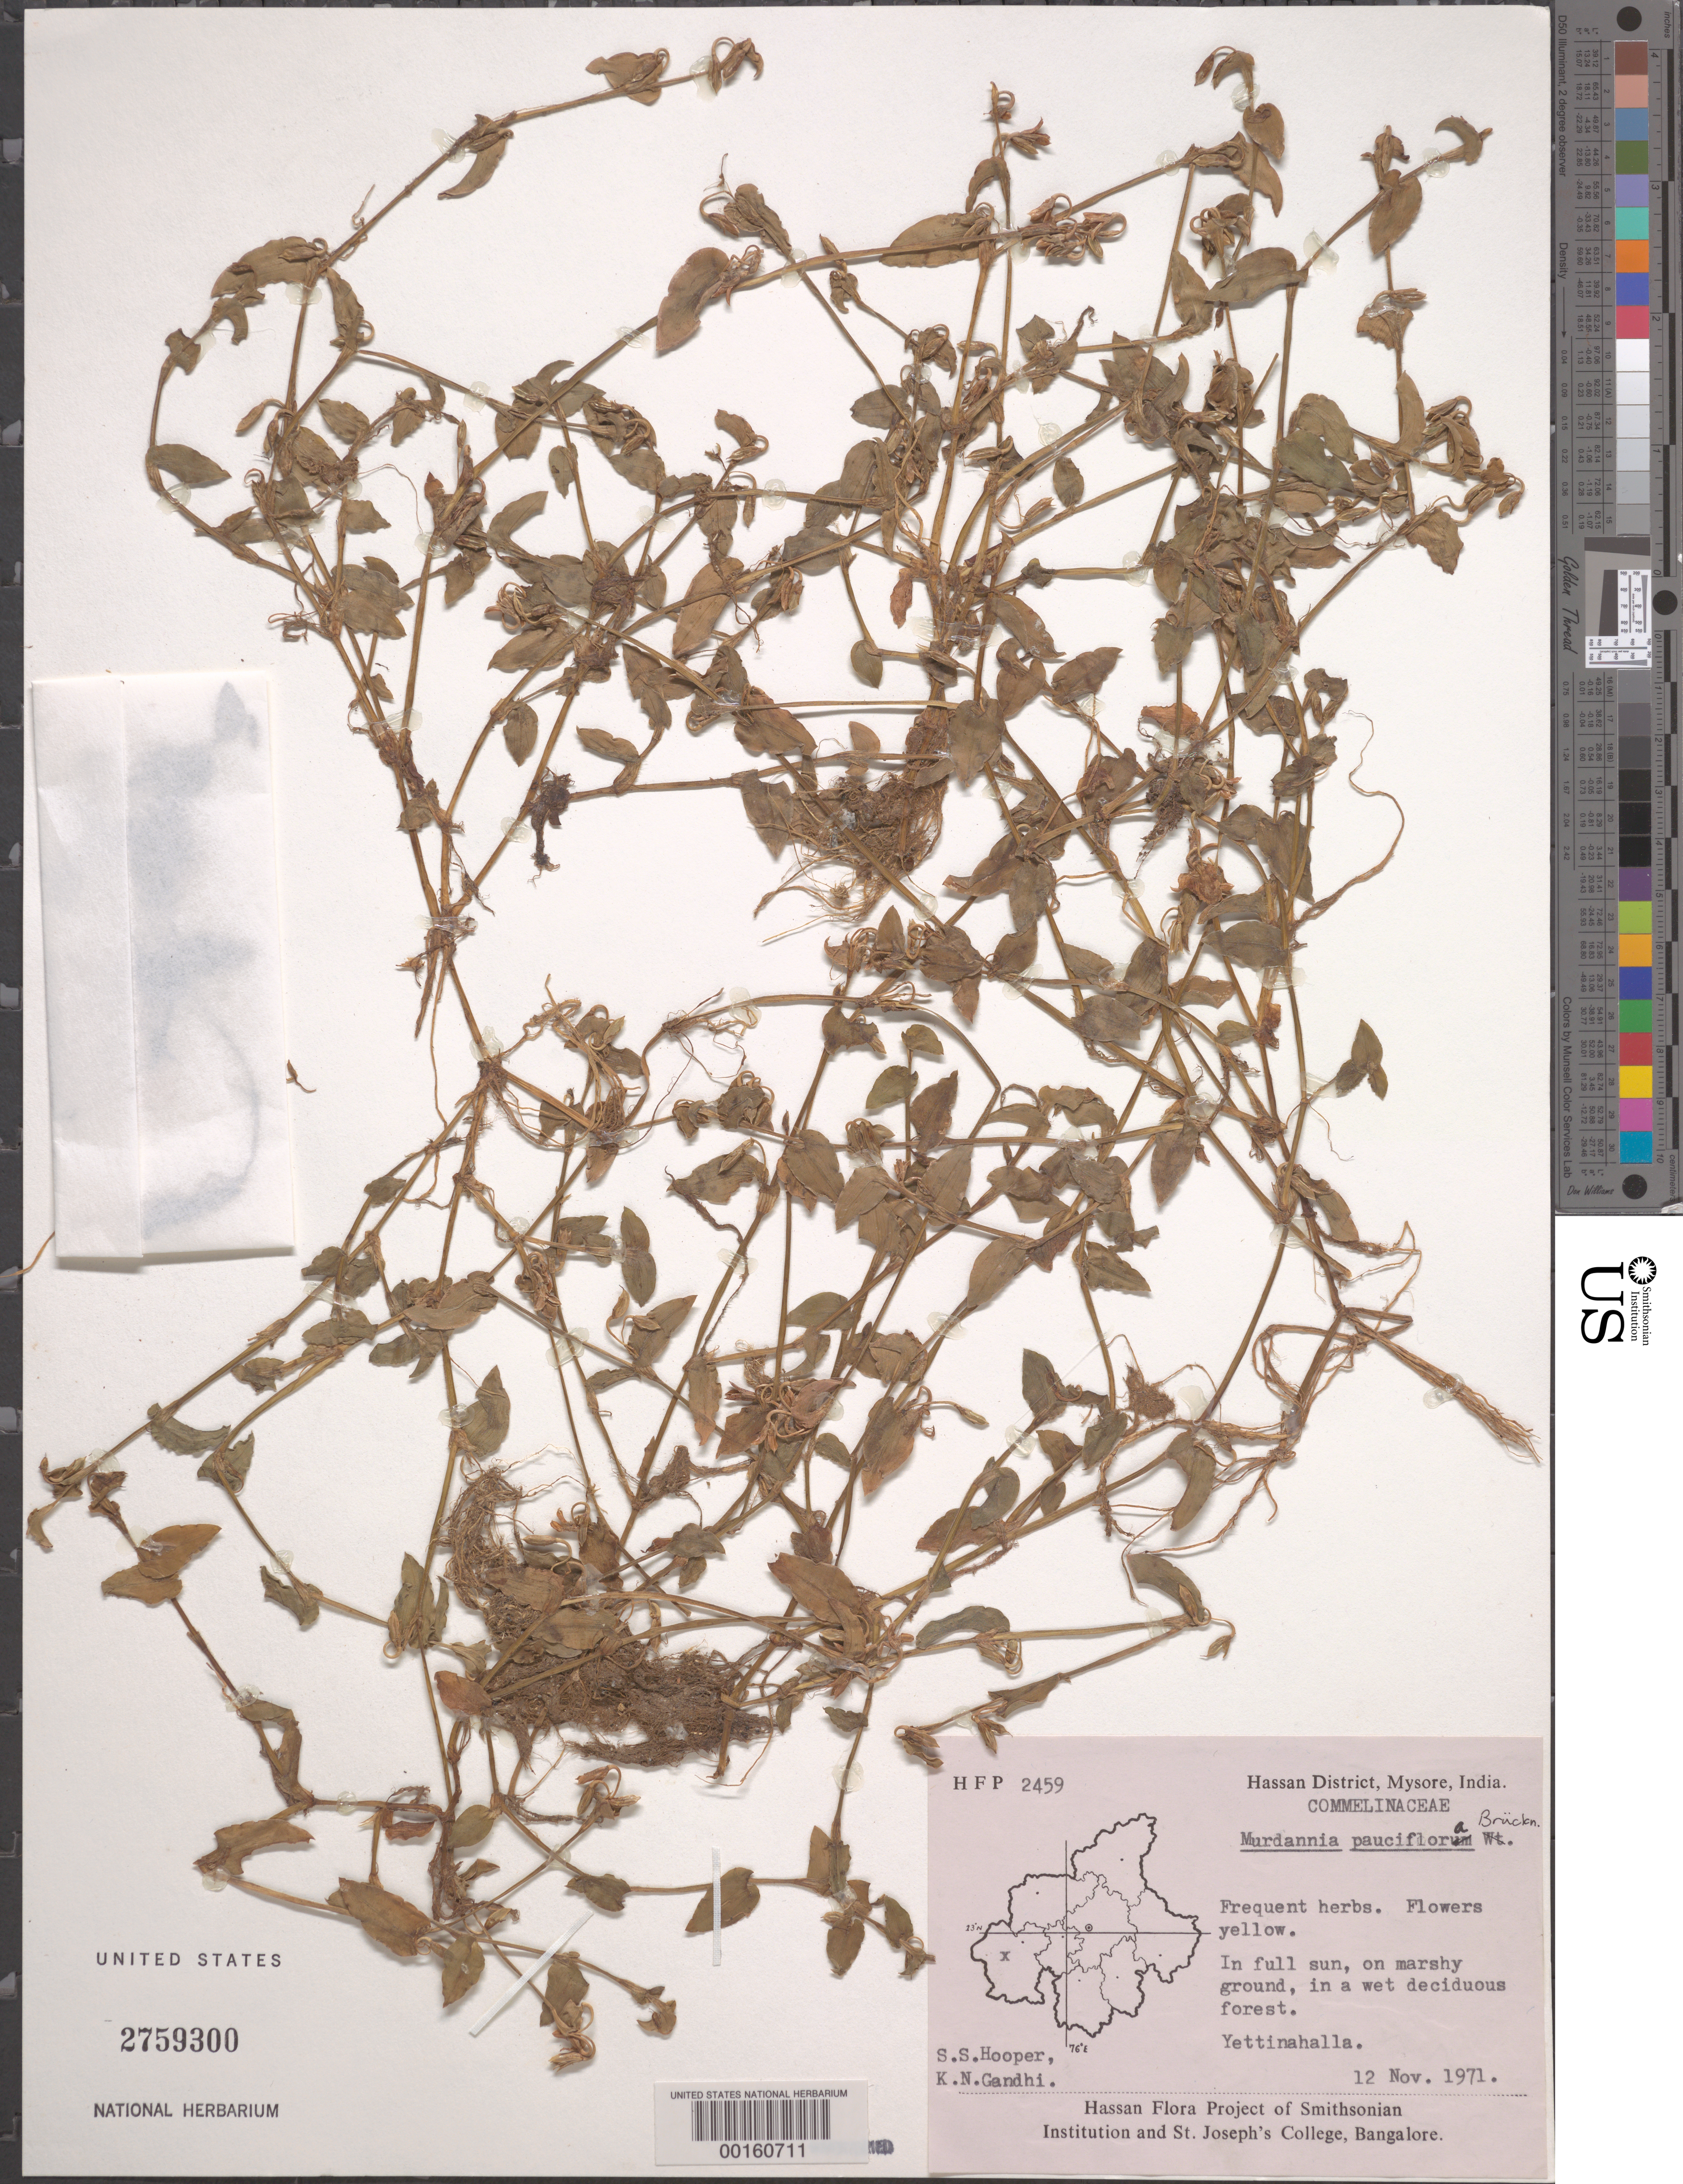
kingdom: Plantae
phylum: Tracheophyta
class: Liliopsida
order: Commelinales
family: Commelinaceae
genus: Murdannia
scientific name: Murdannia pauciflora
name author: (G. Brückn.) G. Brückn.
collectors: S. S. Hooper & K. N. Gandhi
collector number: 2459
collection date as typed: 12 Nov 1971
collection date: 1971-11-12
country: India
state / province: Karnataka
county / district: Hassan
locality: Yettinahalla, mysore state [mysore state = karnataka.]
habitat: Marshy area, wet deciduous forest; full sun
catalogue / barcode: US 2759300